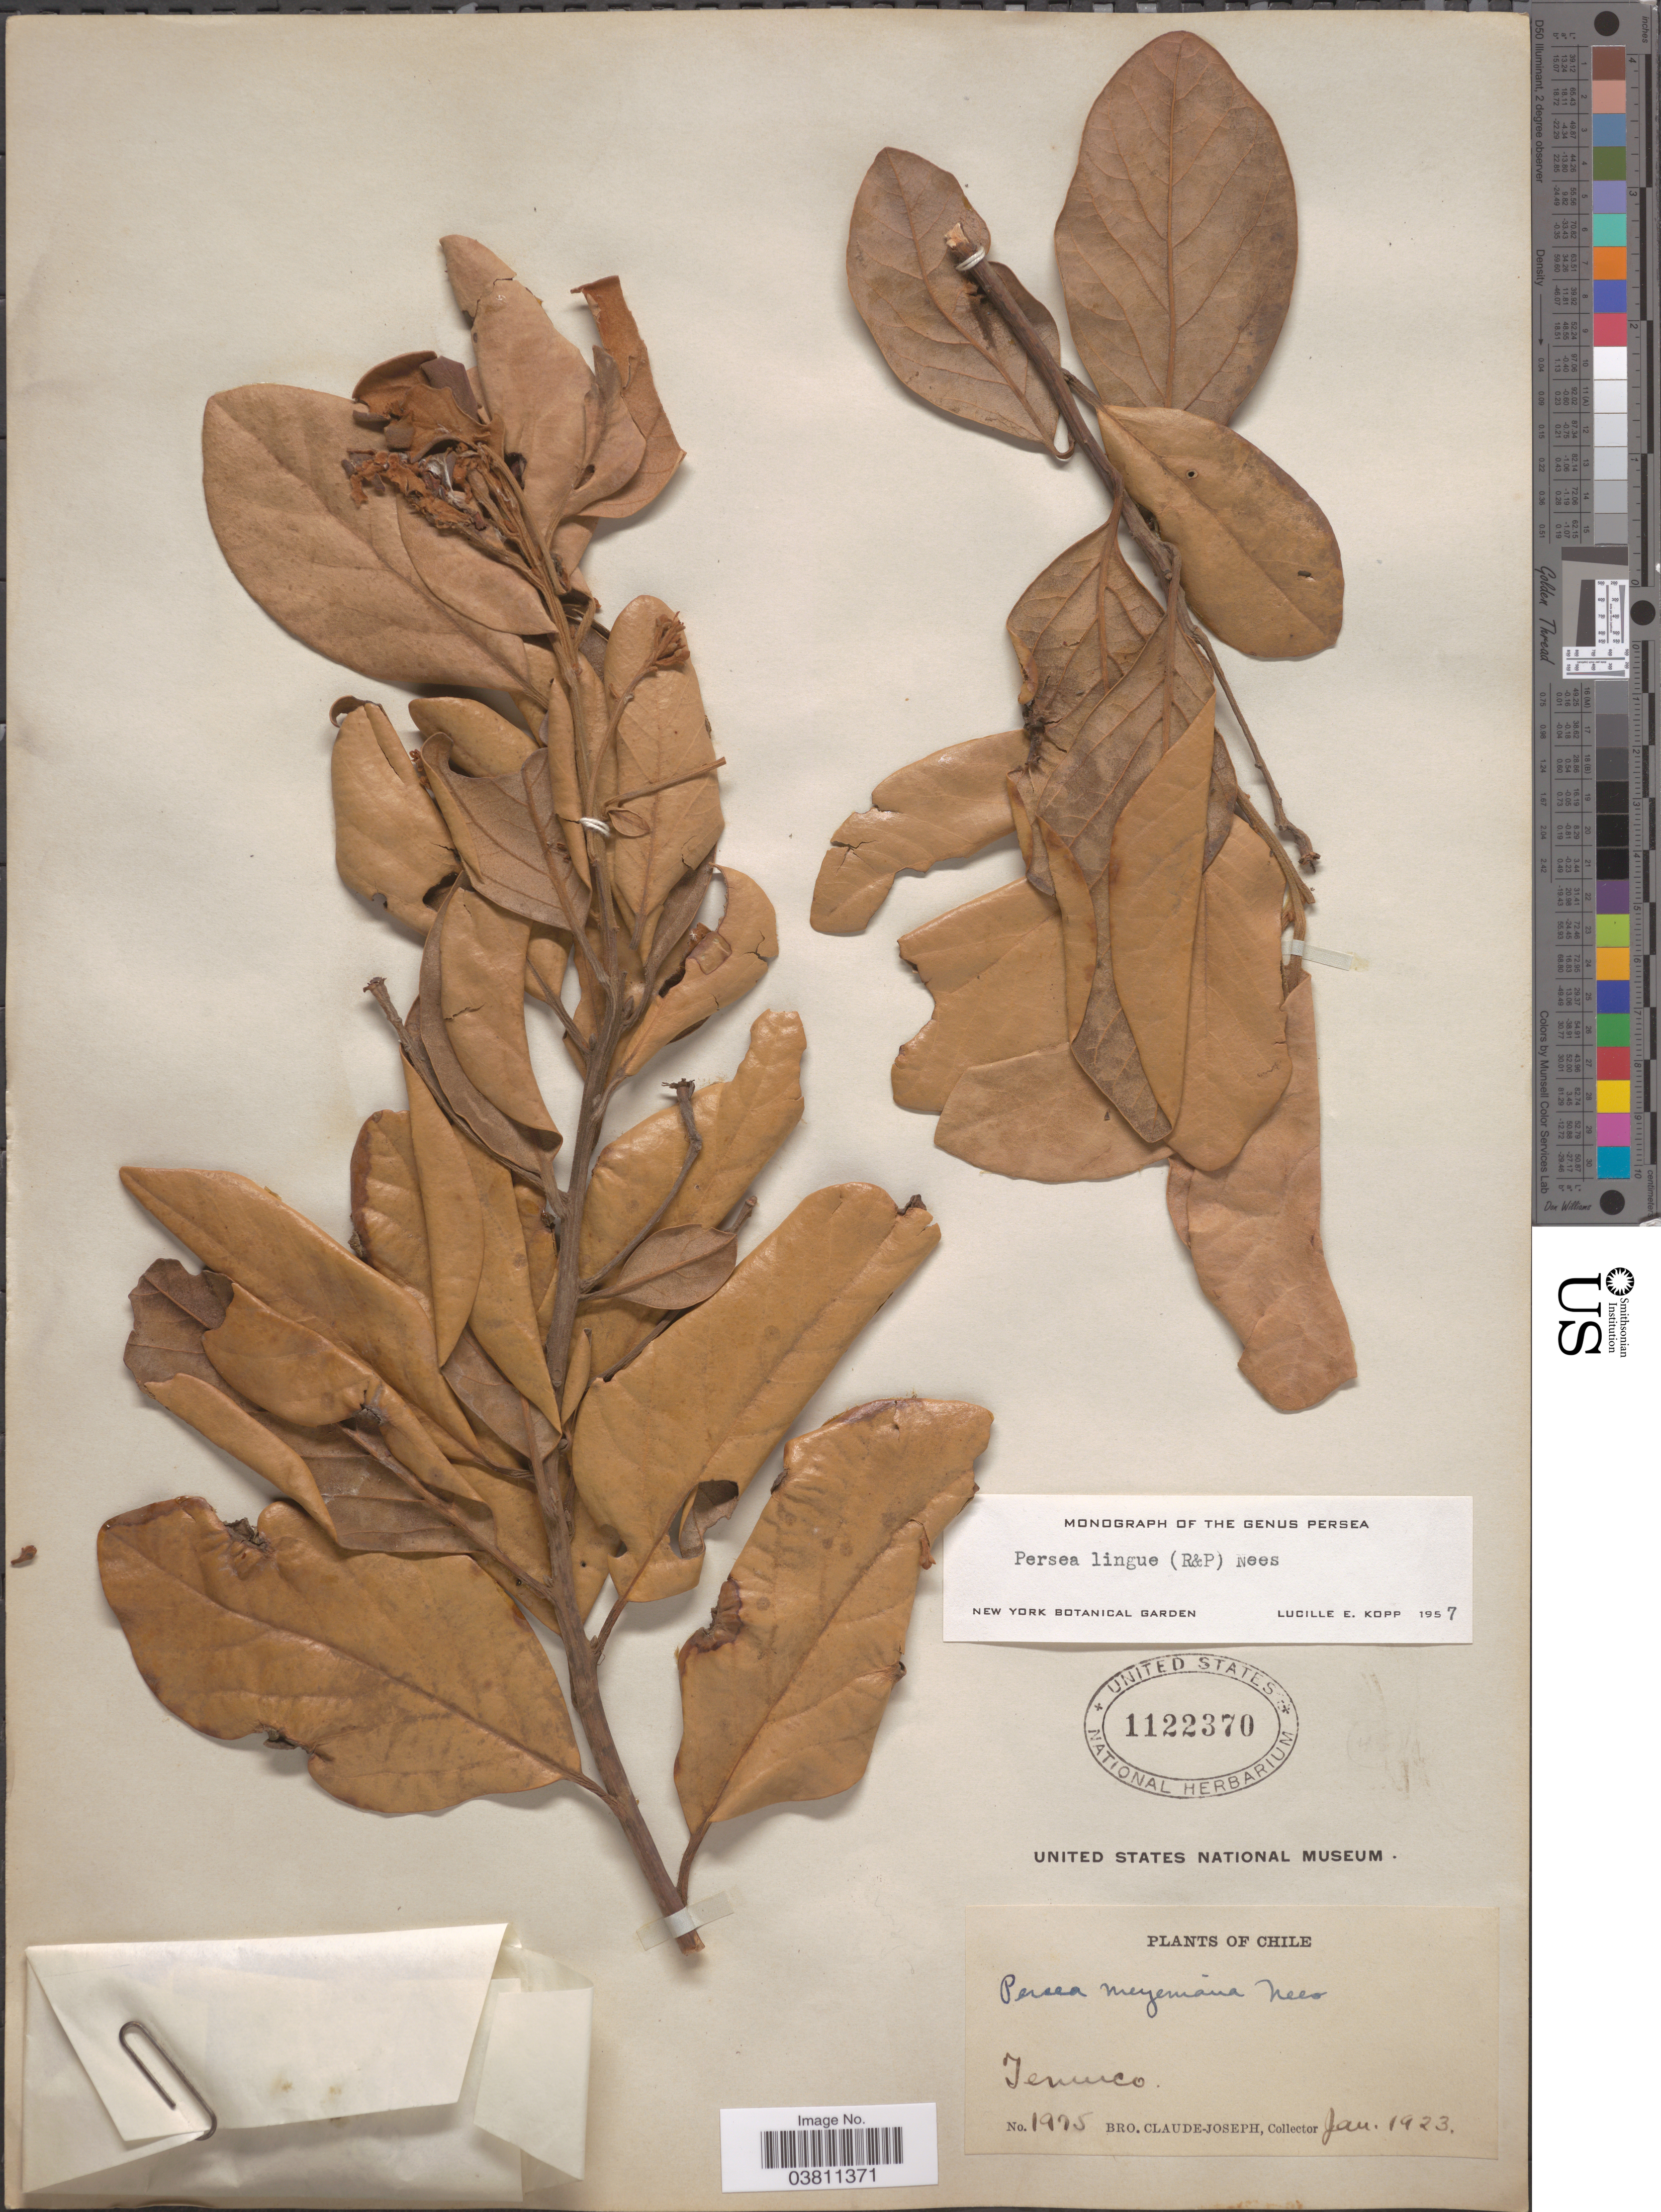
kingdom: Plantae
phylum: Tracheophyta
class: Magnoliopsida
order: Laurales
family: Lauraceae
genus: Persea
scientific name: Persea lingue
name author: Nees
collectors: Bro. Claude-Joseph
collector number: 1975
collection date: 1923-01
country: Chile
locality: Temuco.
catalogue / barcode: US 1122370